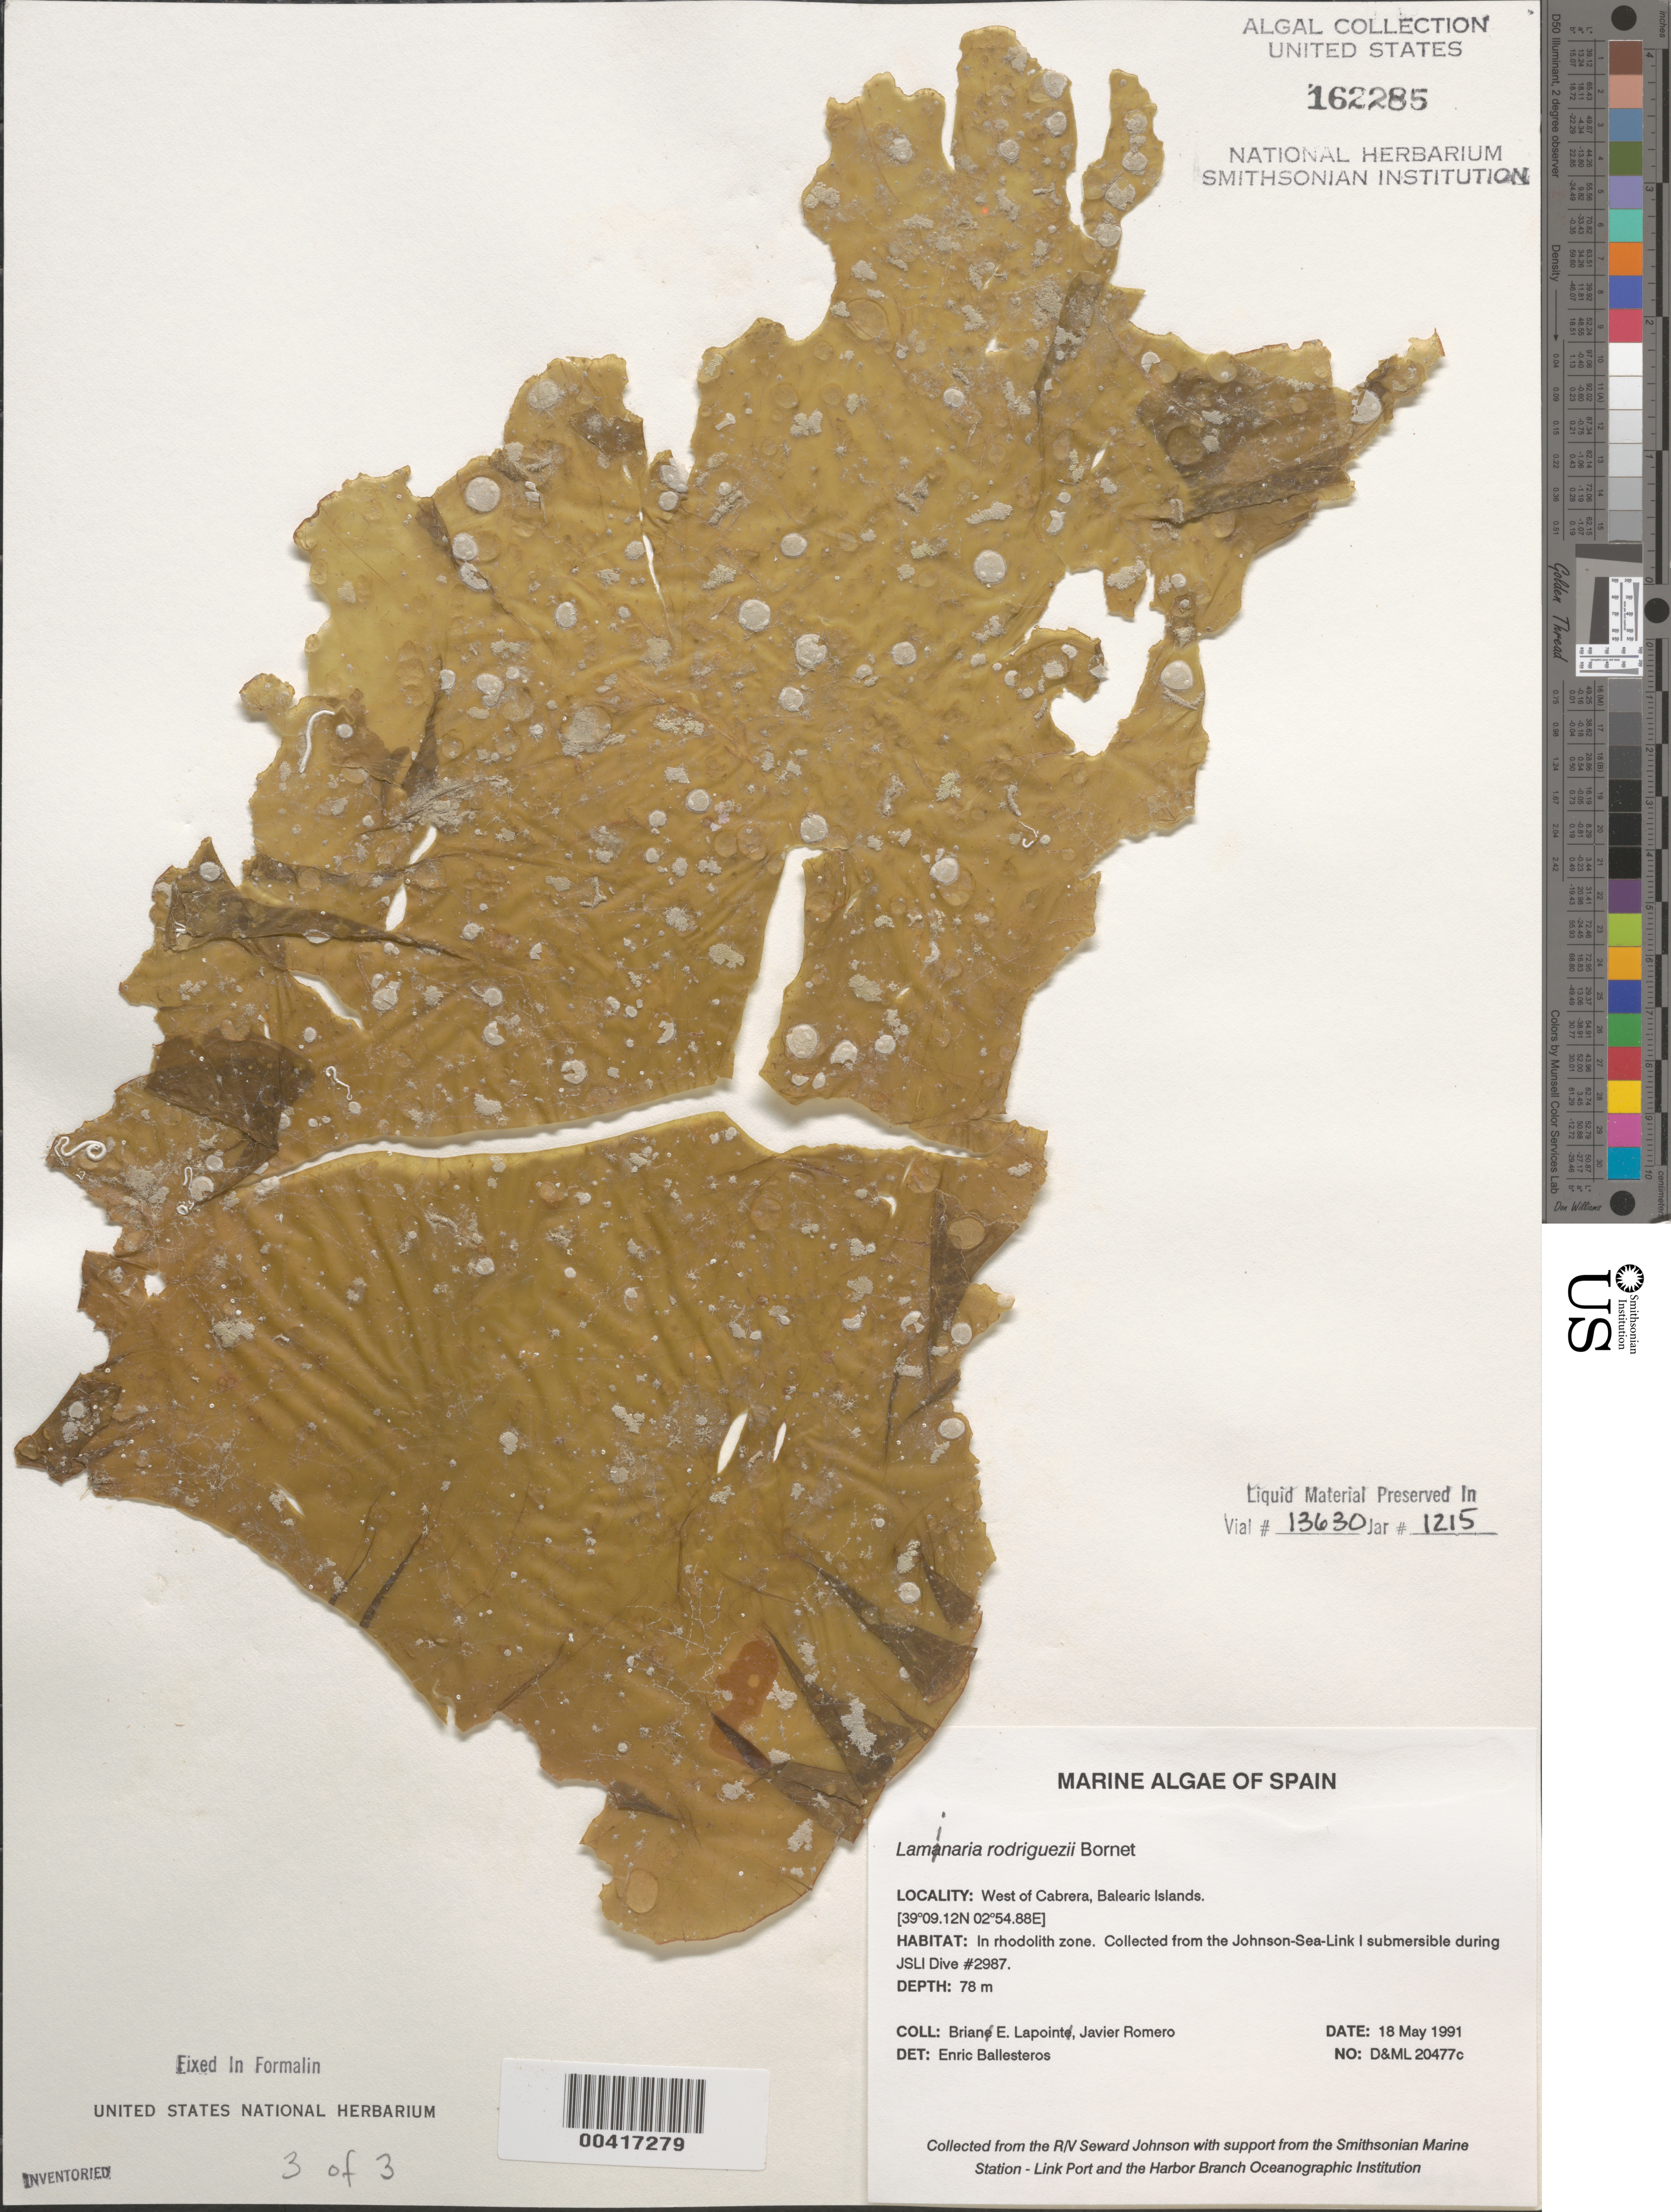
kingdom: Chromista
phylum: Ochrophyta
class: Phaeophyceae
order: Laminariales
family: Laminariaceae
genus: Laminaria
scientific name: Laminaria rodriguezii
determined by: Ballesteros, E.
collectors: B. Lapoint & J. Romero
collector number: D&ML 20477c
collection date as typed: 18 May 1991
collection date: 1991-05-18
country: Spain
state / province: Islas Baleares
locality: Balearic islands, west of cabrera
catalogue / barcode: US 162285